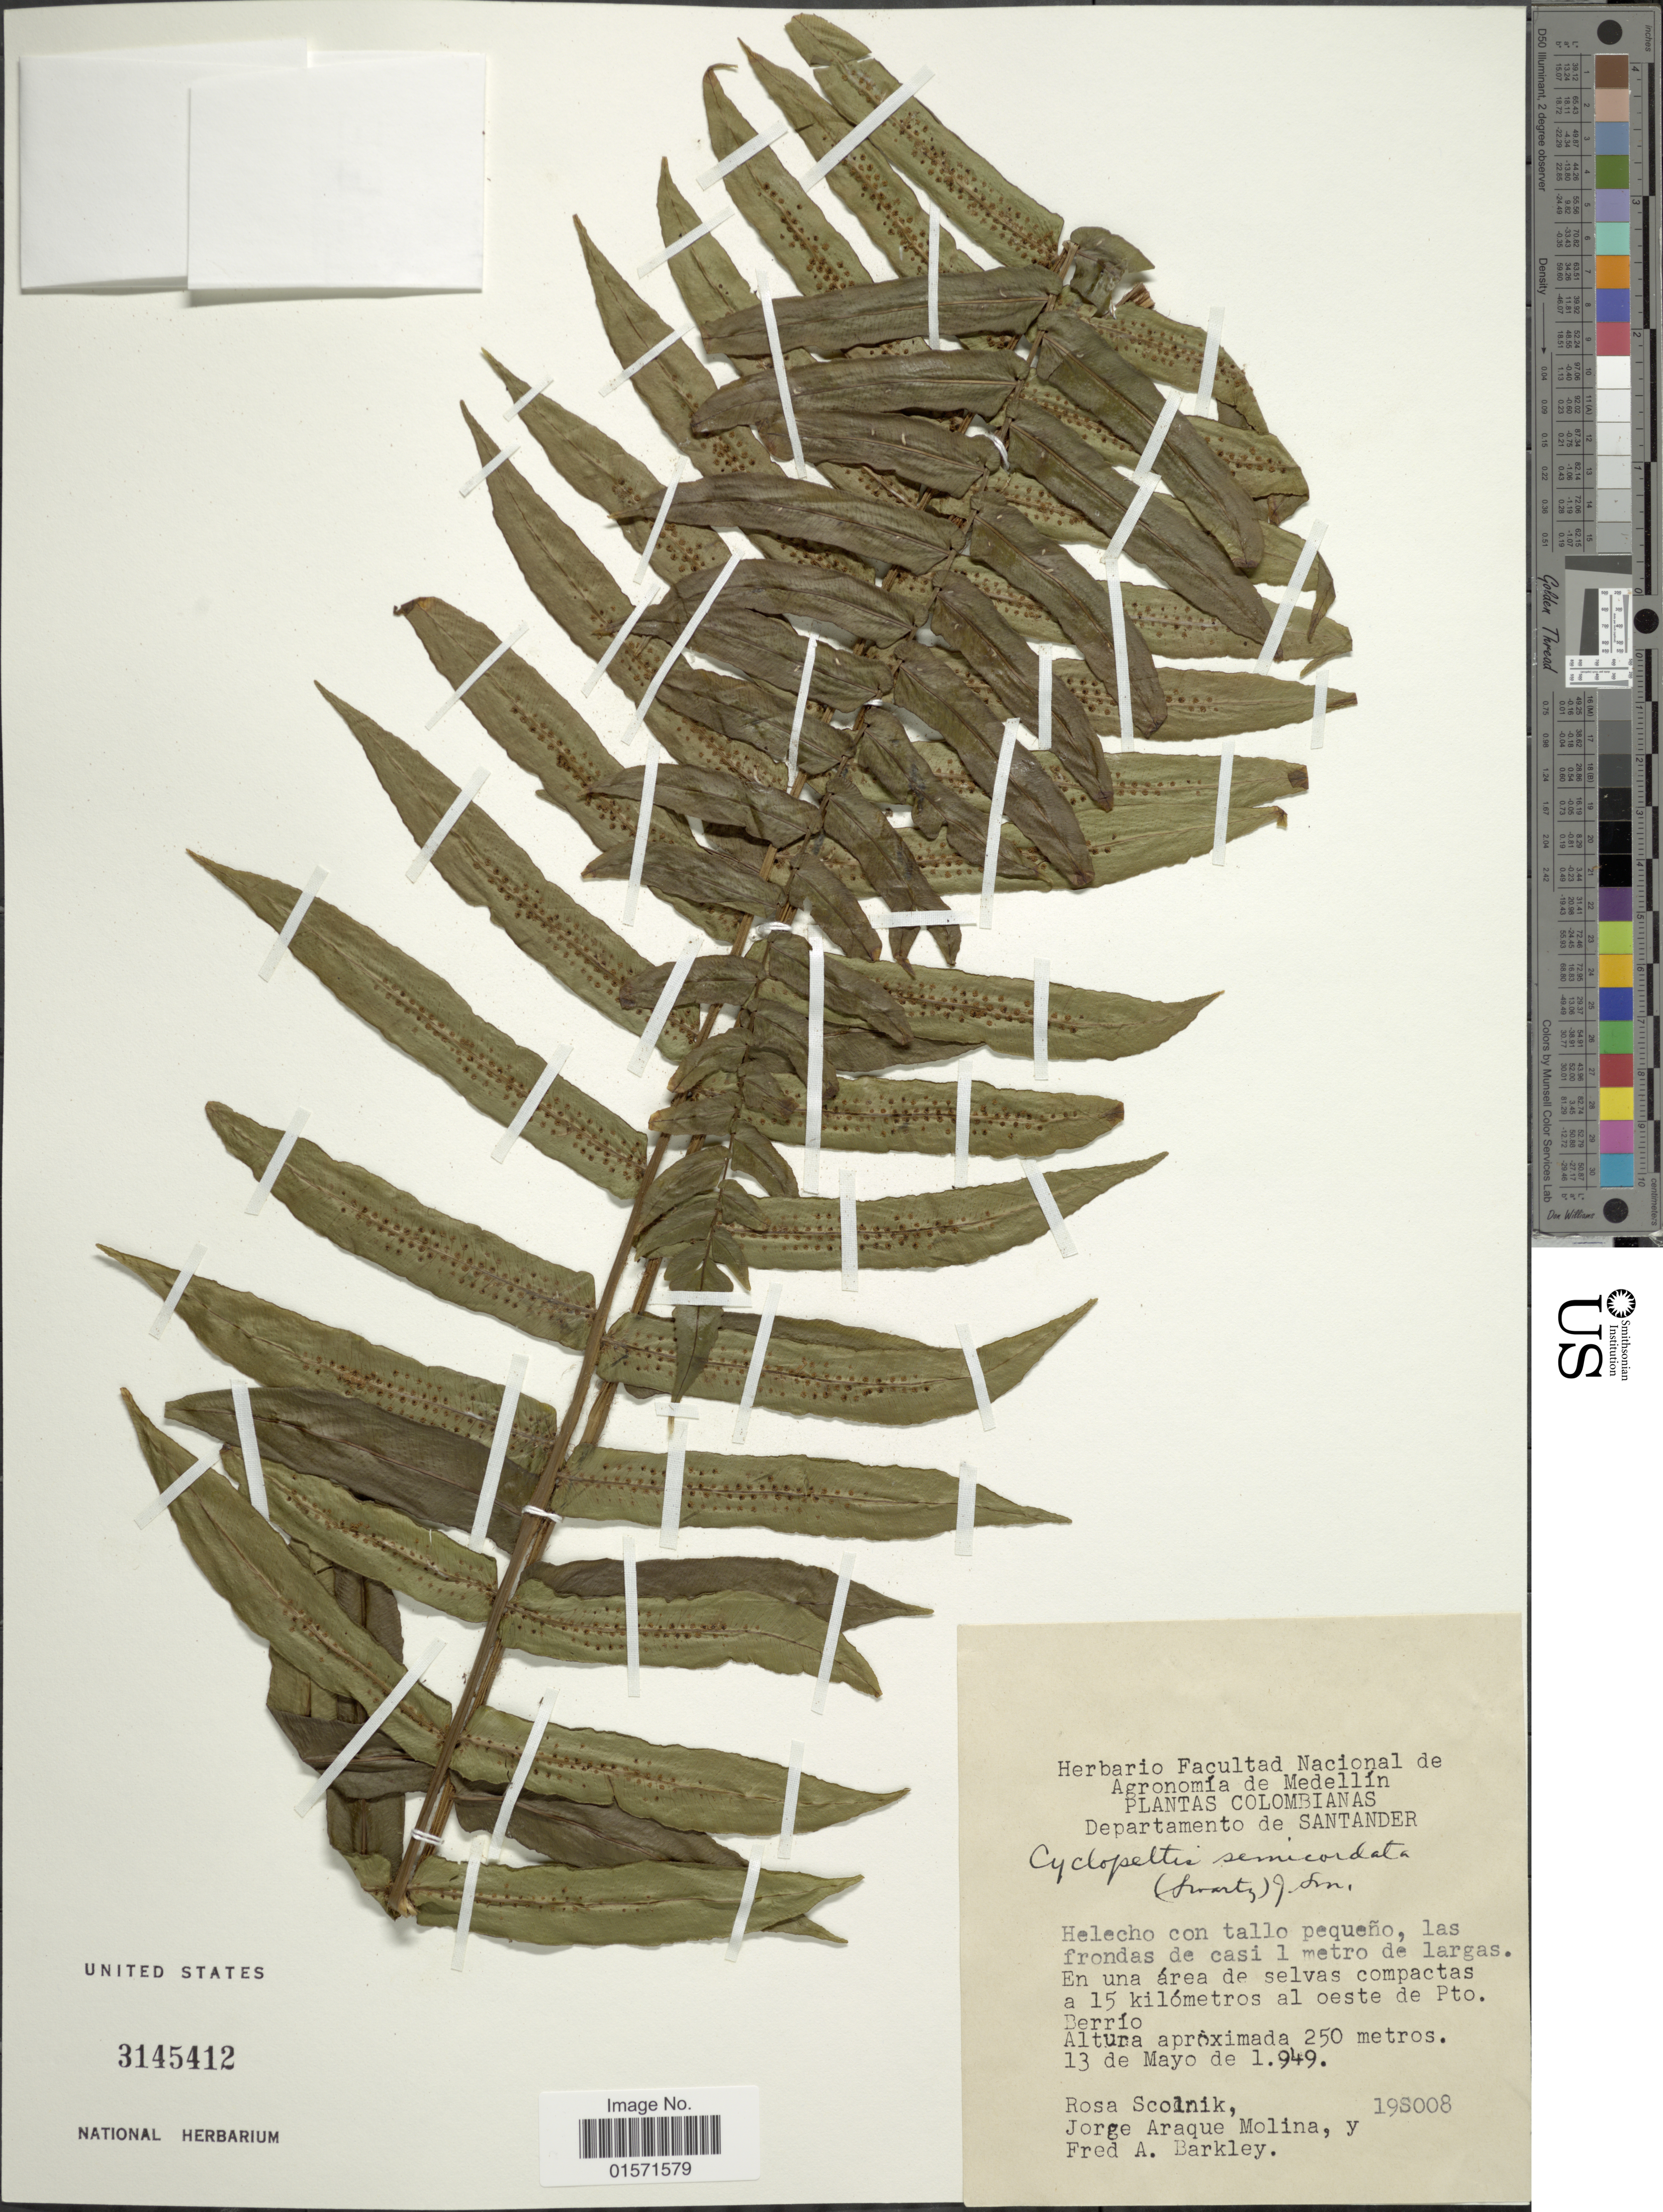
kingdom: Plantae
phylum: Tracheophyta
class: Polypodiopsida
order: Polypodiales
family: Lomariopsidaceae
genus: Cyclopeltis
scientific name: Cyclopeltis semicordata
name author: (Sw.) J. Sm.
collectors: R. Scolnik, J. A. Molina & F. A. Barkley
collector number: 19S008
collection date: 1949-05-13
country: Colombia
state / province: Santander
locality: Sgronomia de Medellin, Plantas Colombianas. Departemento de Santander. En una area de selvas compactas a 15 kilometros al oeste de Pto. Derrio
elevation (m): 250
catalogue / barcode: US 3145412